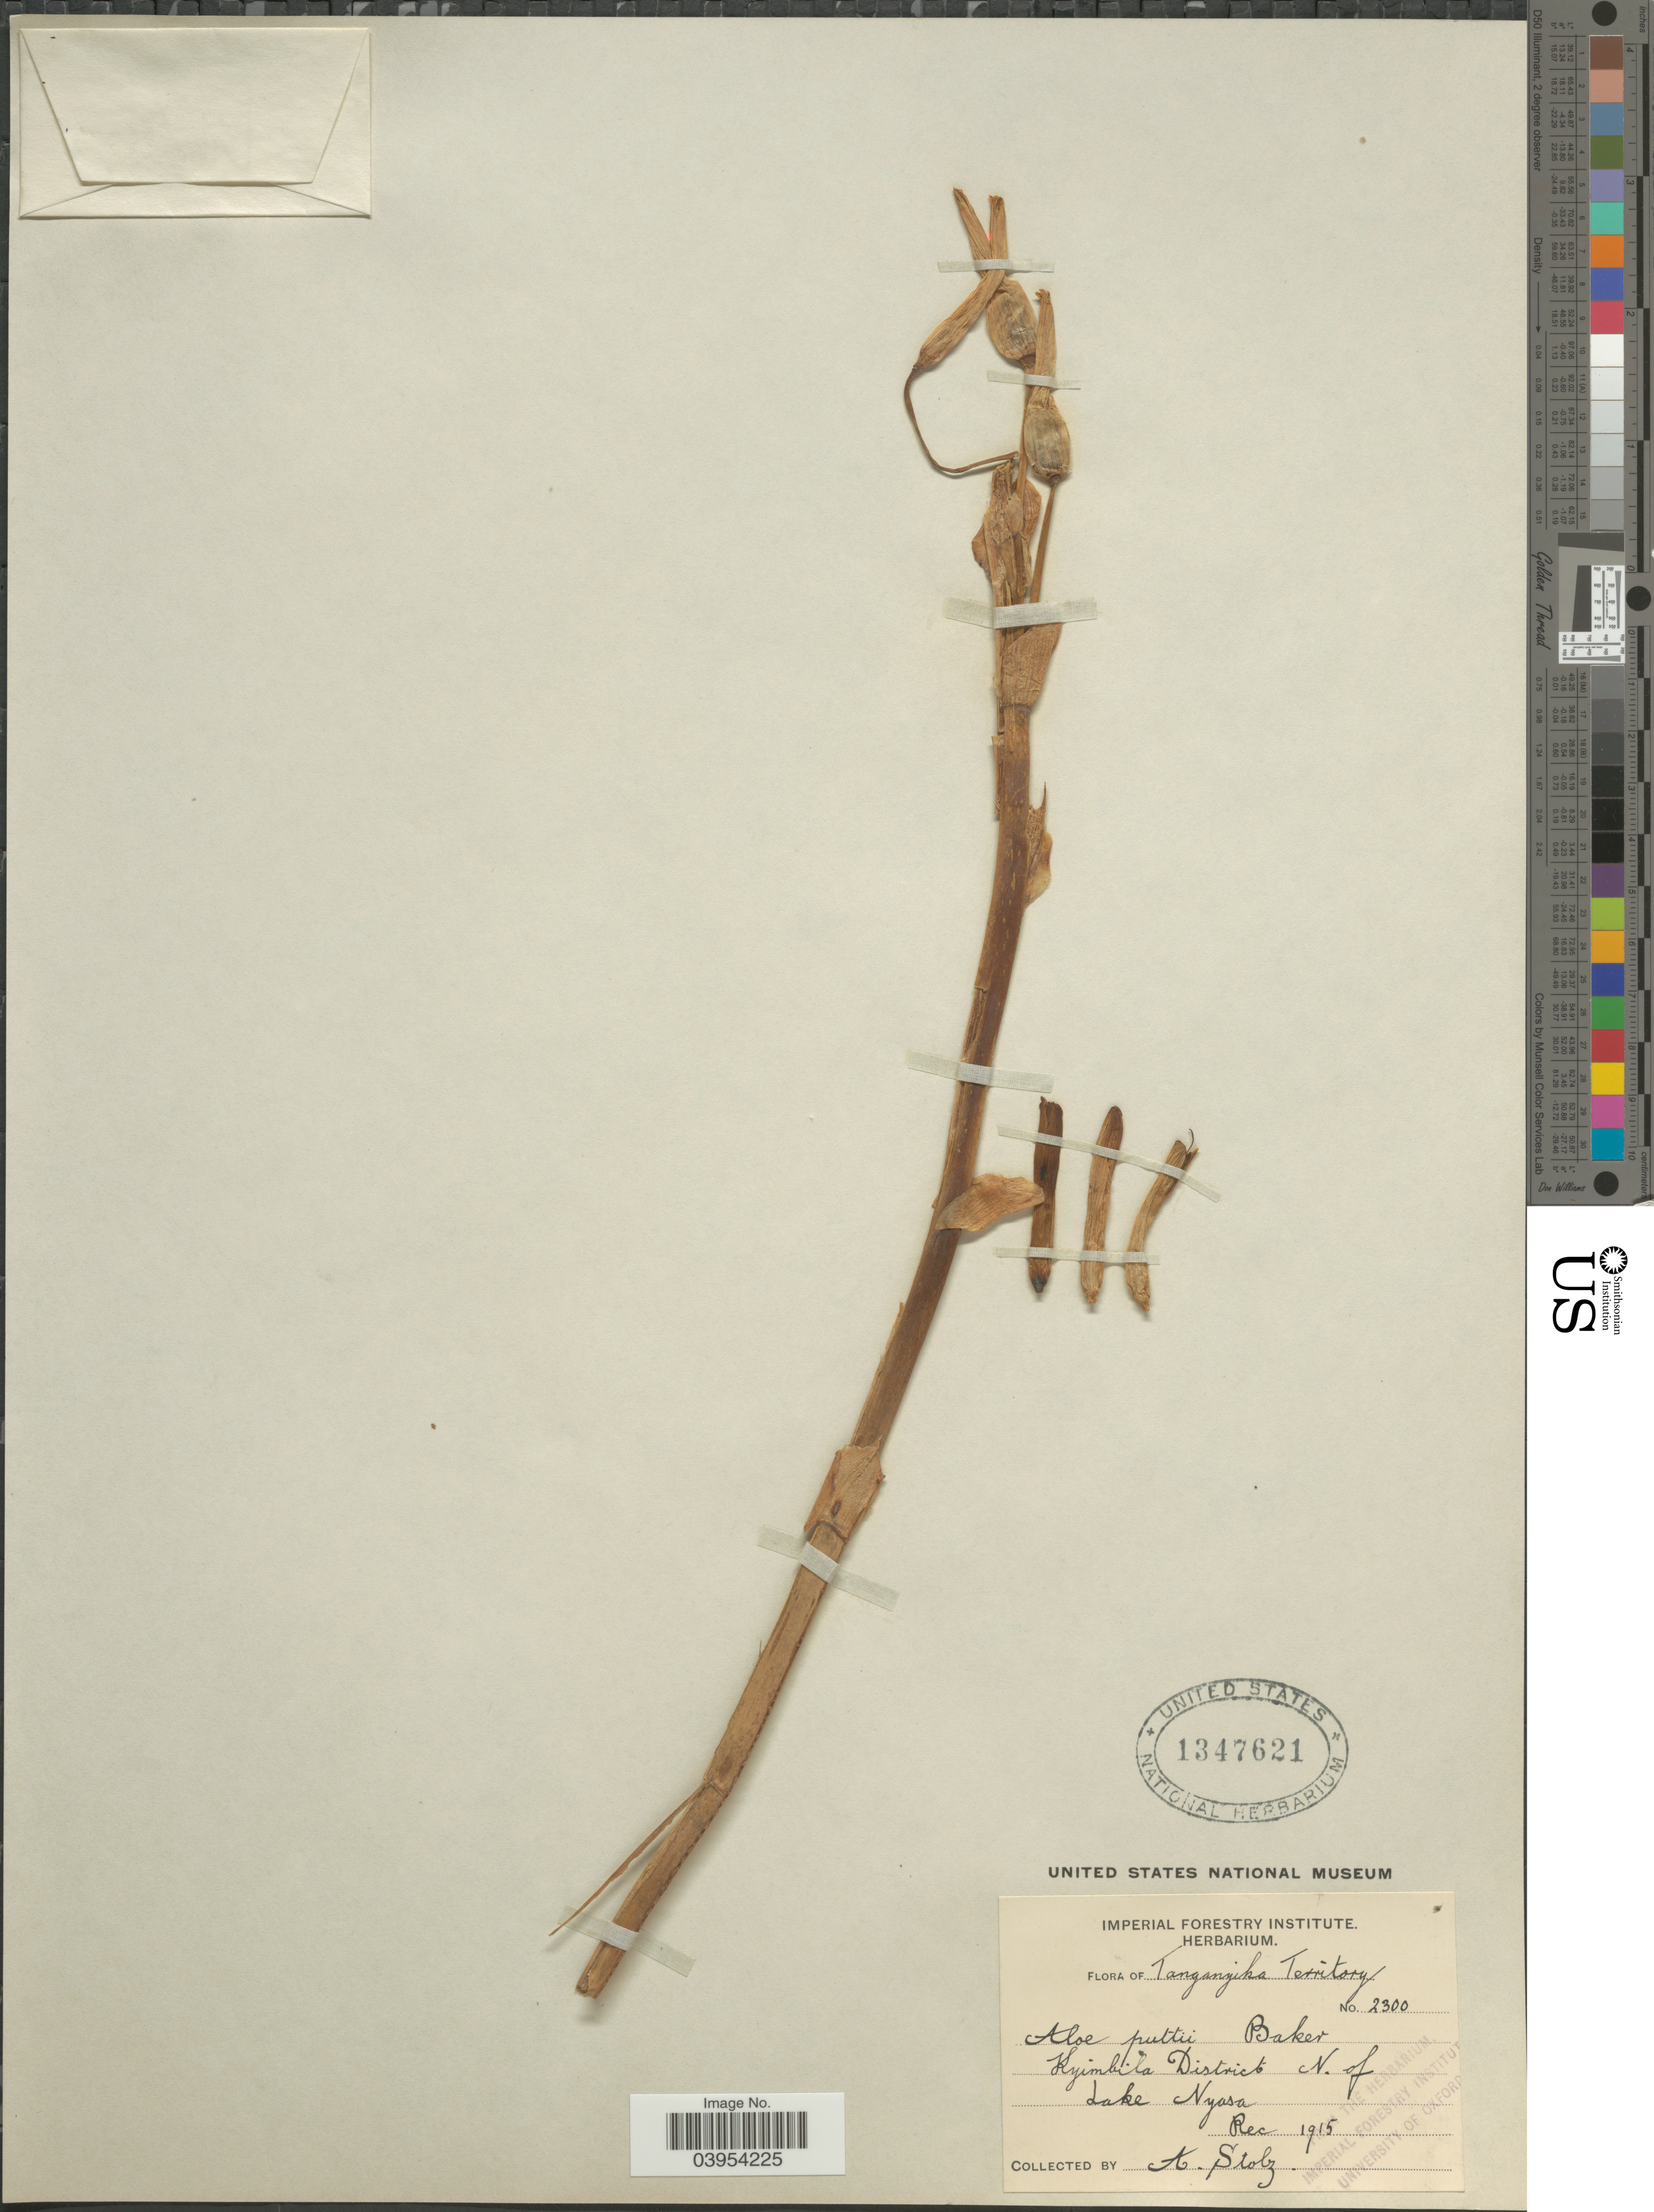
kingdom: Plantae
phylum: Tracheophyta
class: Liliopsida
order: Asparagales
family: Asphodelaceae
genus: Aloe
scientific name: Aloe puttii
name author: Baker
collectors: A. Stolz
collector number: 2300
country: Tanzania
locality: Tanganyika Territory. Kyimbila District N. of Lake Nyasa.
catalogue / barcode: US 1347621